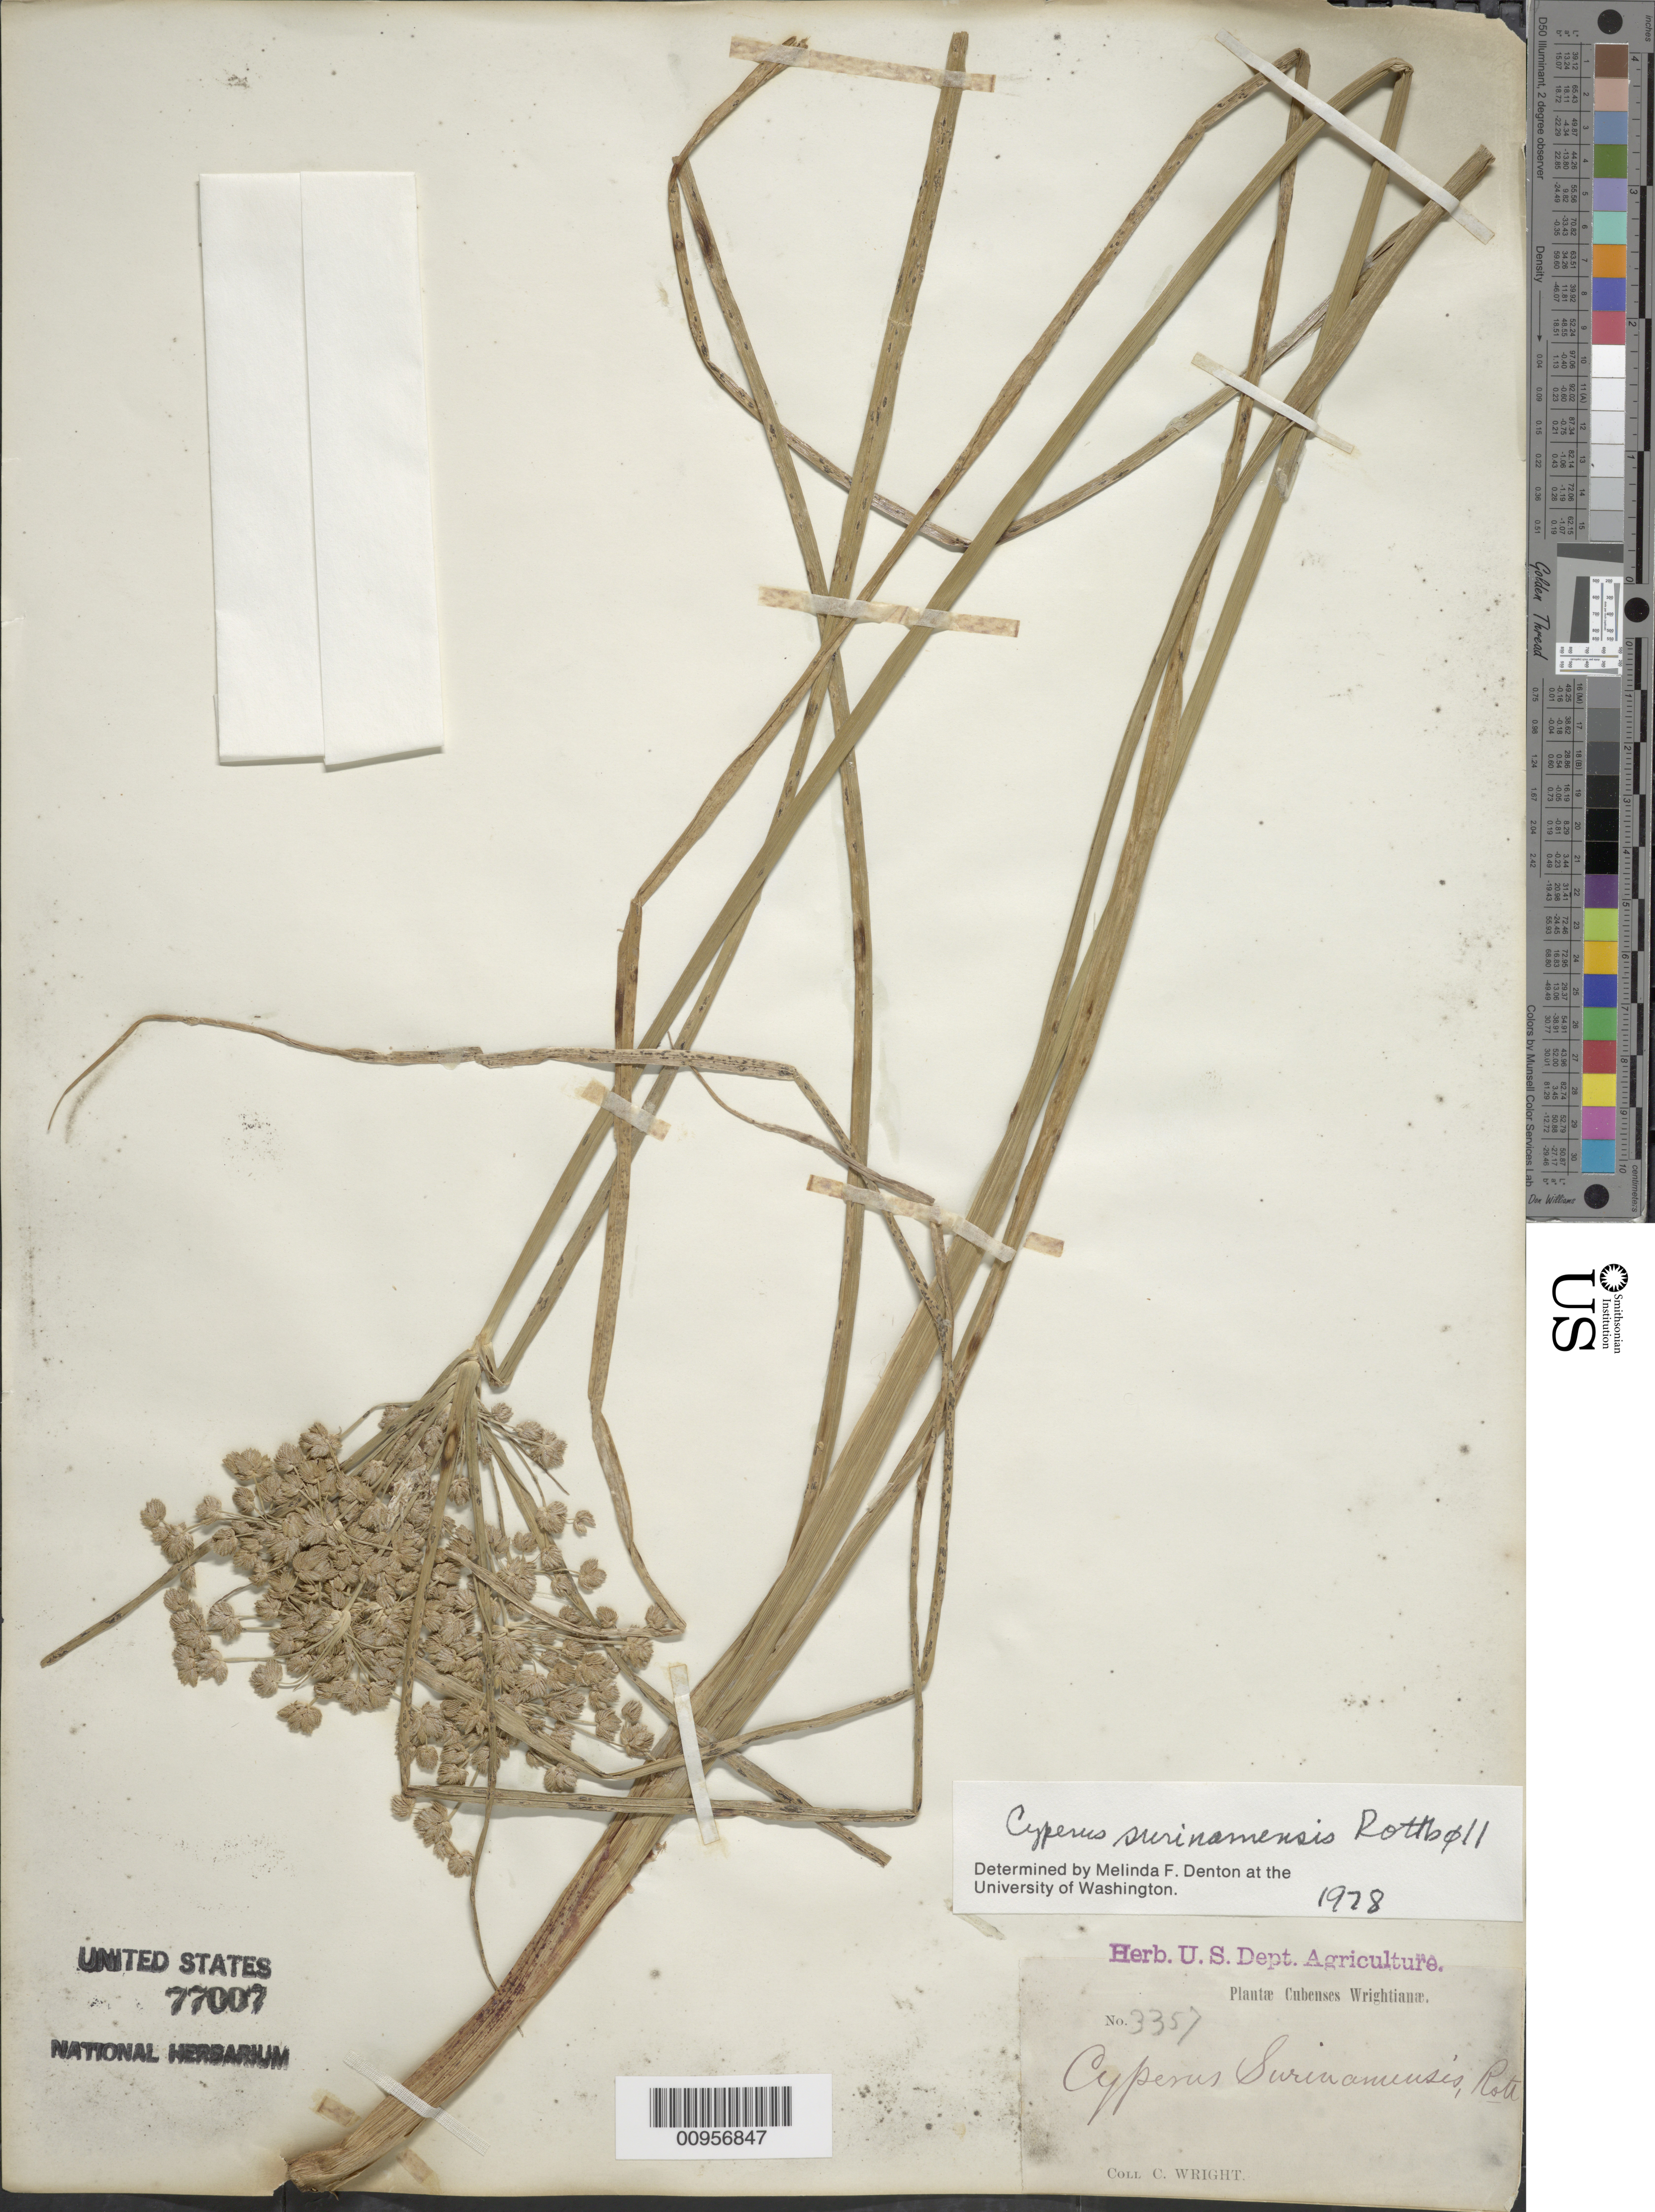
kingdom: Plantae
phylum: Tracheophyta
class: Liliopsida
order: Poales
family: Cyperaceae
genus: Cyperus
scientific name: Cyperus surinamensis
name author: Rottb.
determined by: Denton, M. F.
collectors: C. Wright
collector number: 3357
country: Cuba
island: Cuba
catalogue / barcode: US 77007